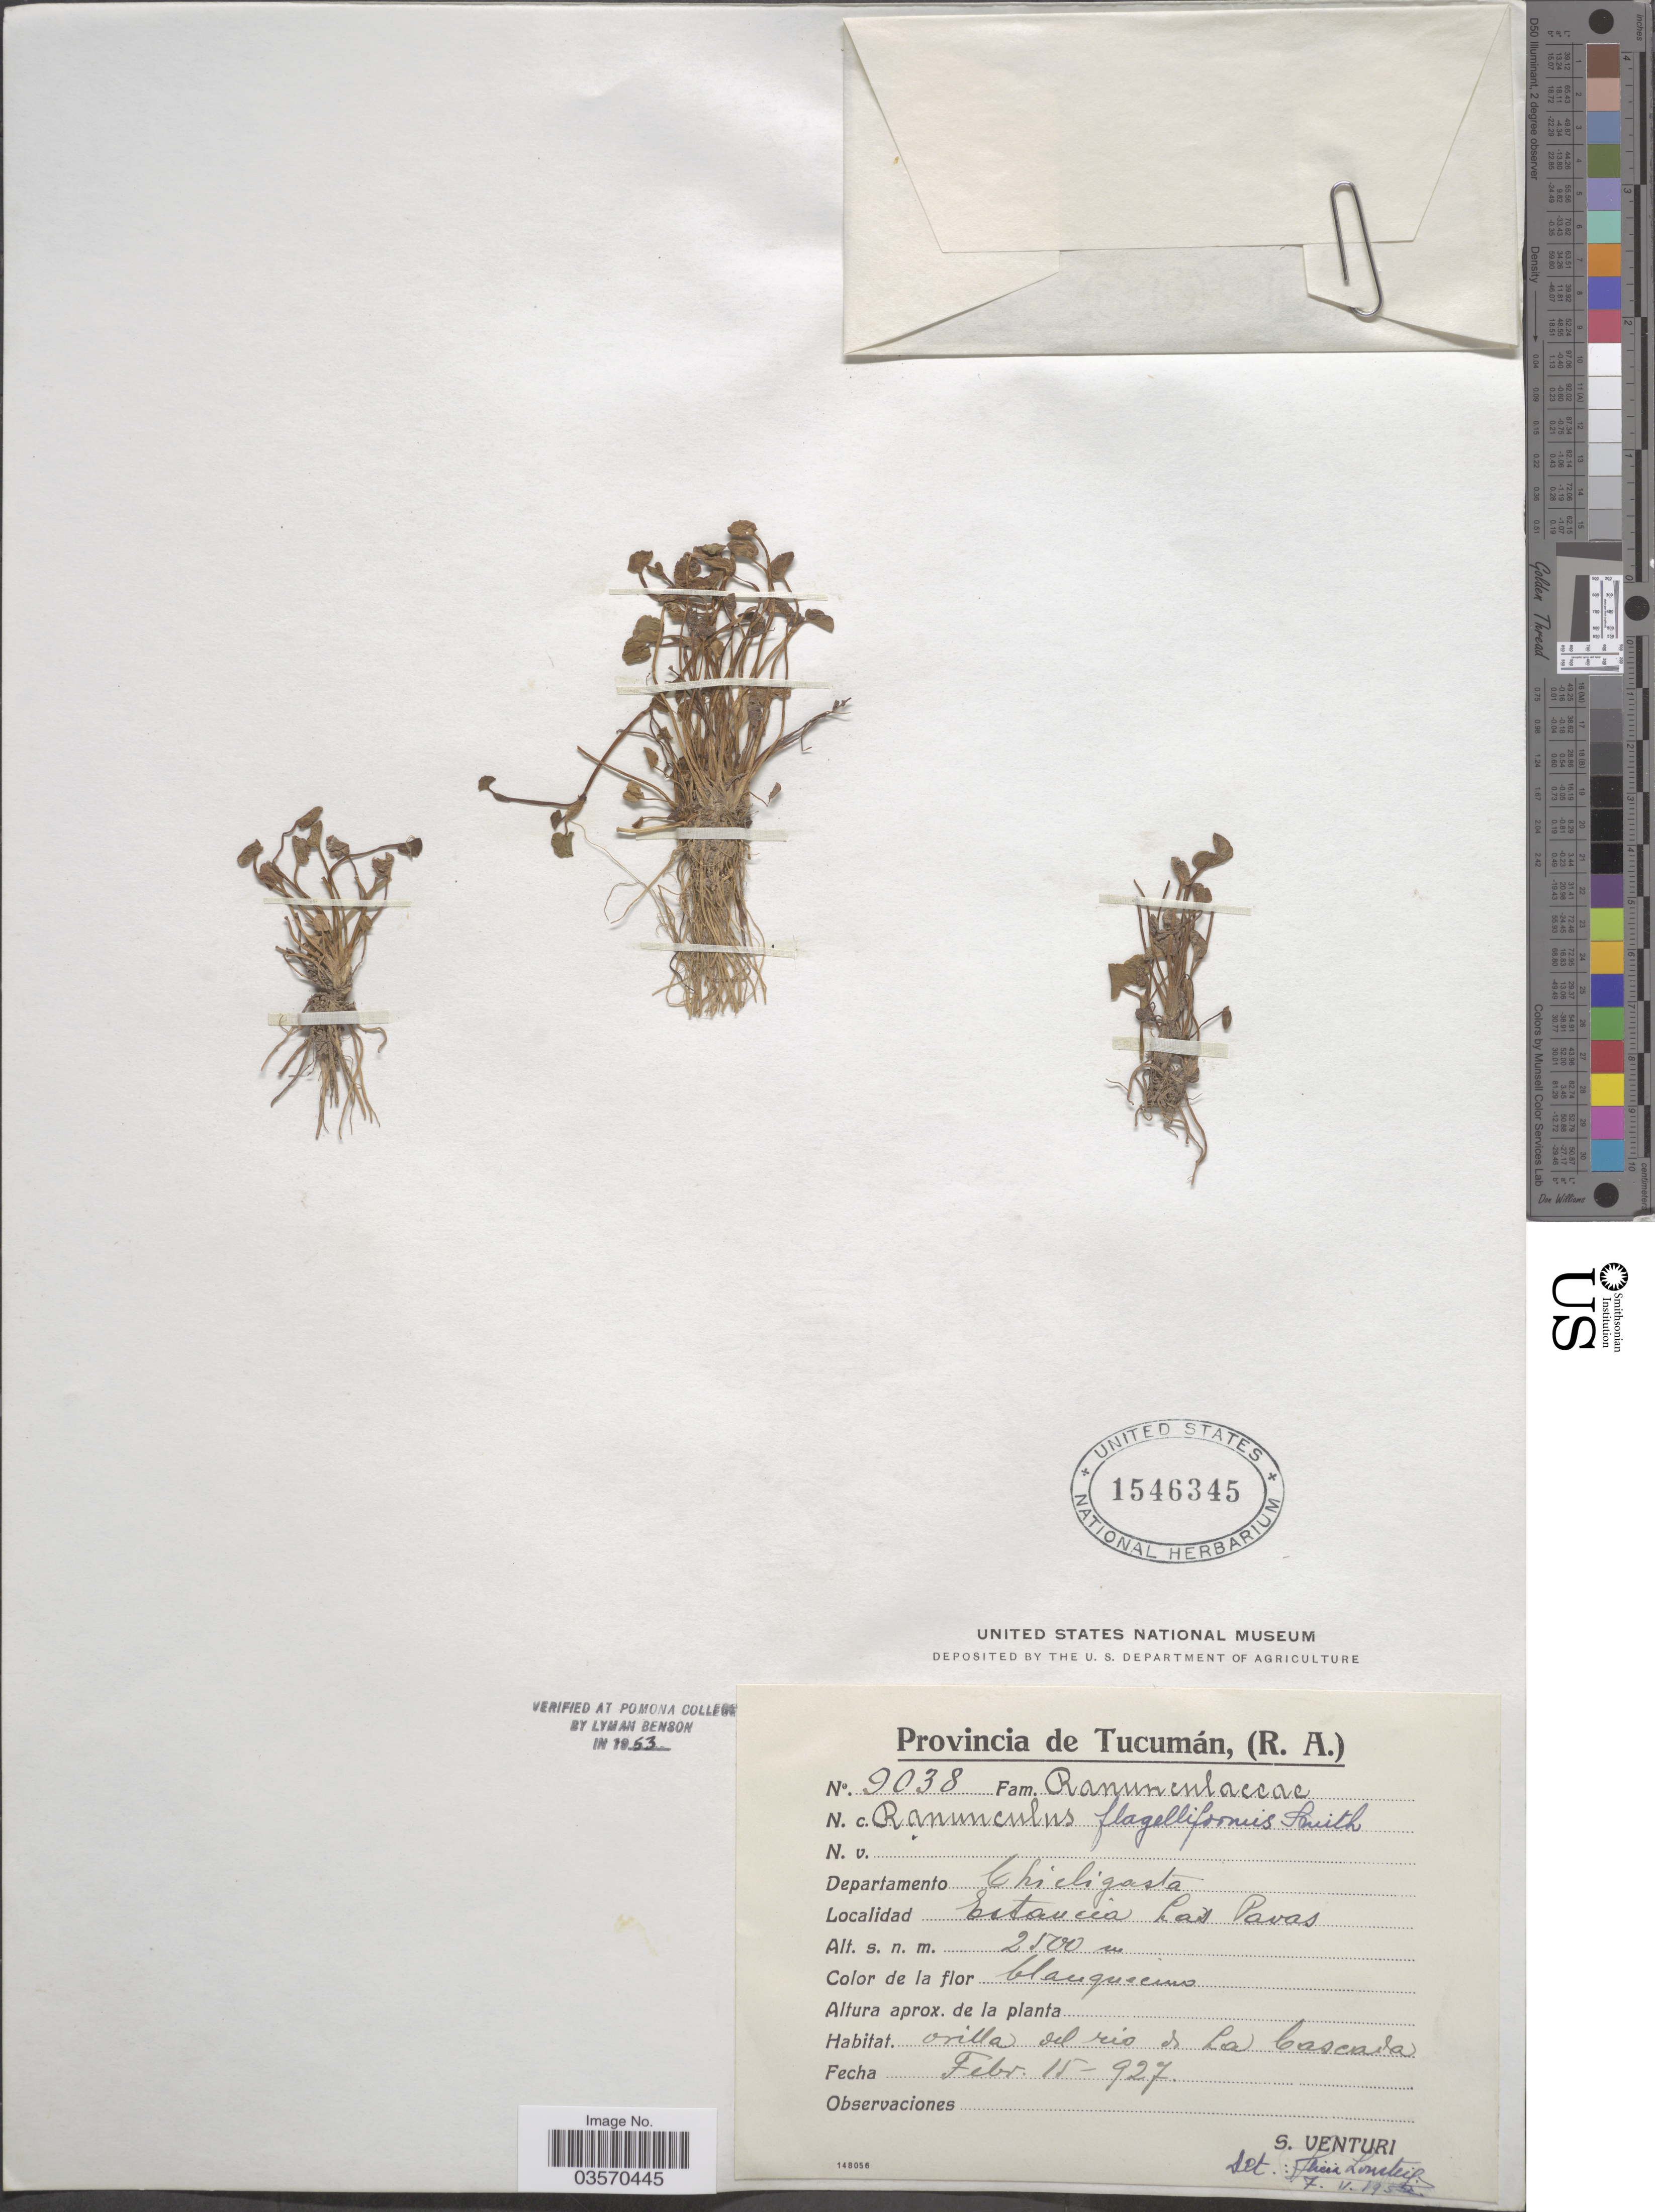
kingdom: Plantae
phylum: Tracheophyta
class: Magnoliopsida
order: Ranunculales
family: Ranunculaceae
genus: Ranunculus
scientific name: Ranunculus flagelliformis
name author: Sm.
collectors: S. Venturi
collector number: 9038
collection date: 1927-02-15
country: Argentina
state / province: Tucuman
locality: Departamento Chicligasta. Estancia Las Pavas. Orilla del rio de La Cascada.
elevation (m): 2500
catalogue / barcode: US 1546345